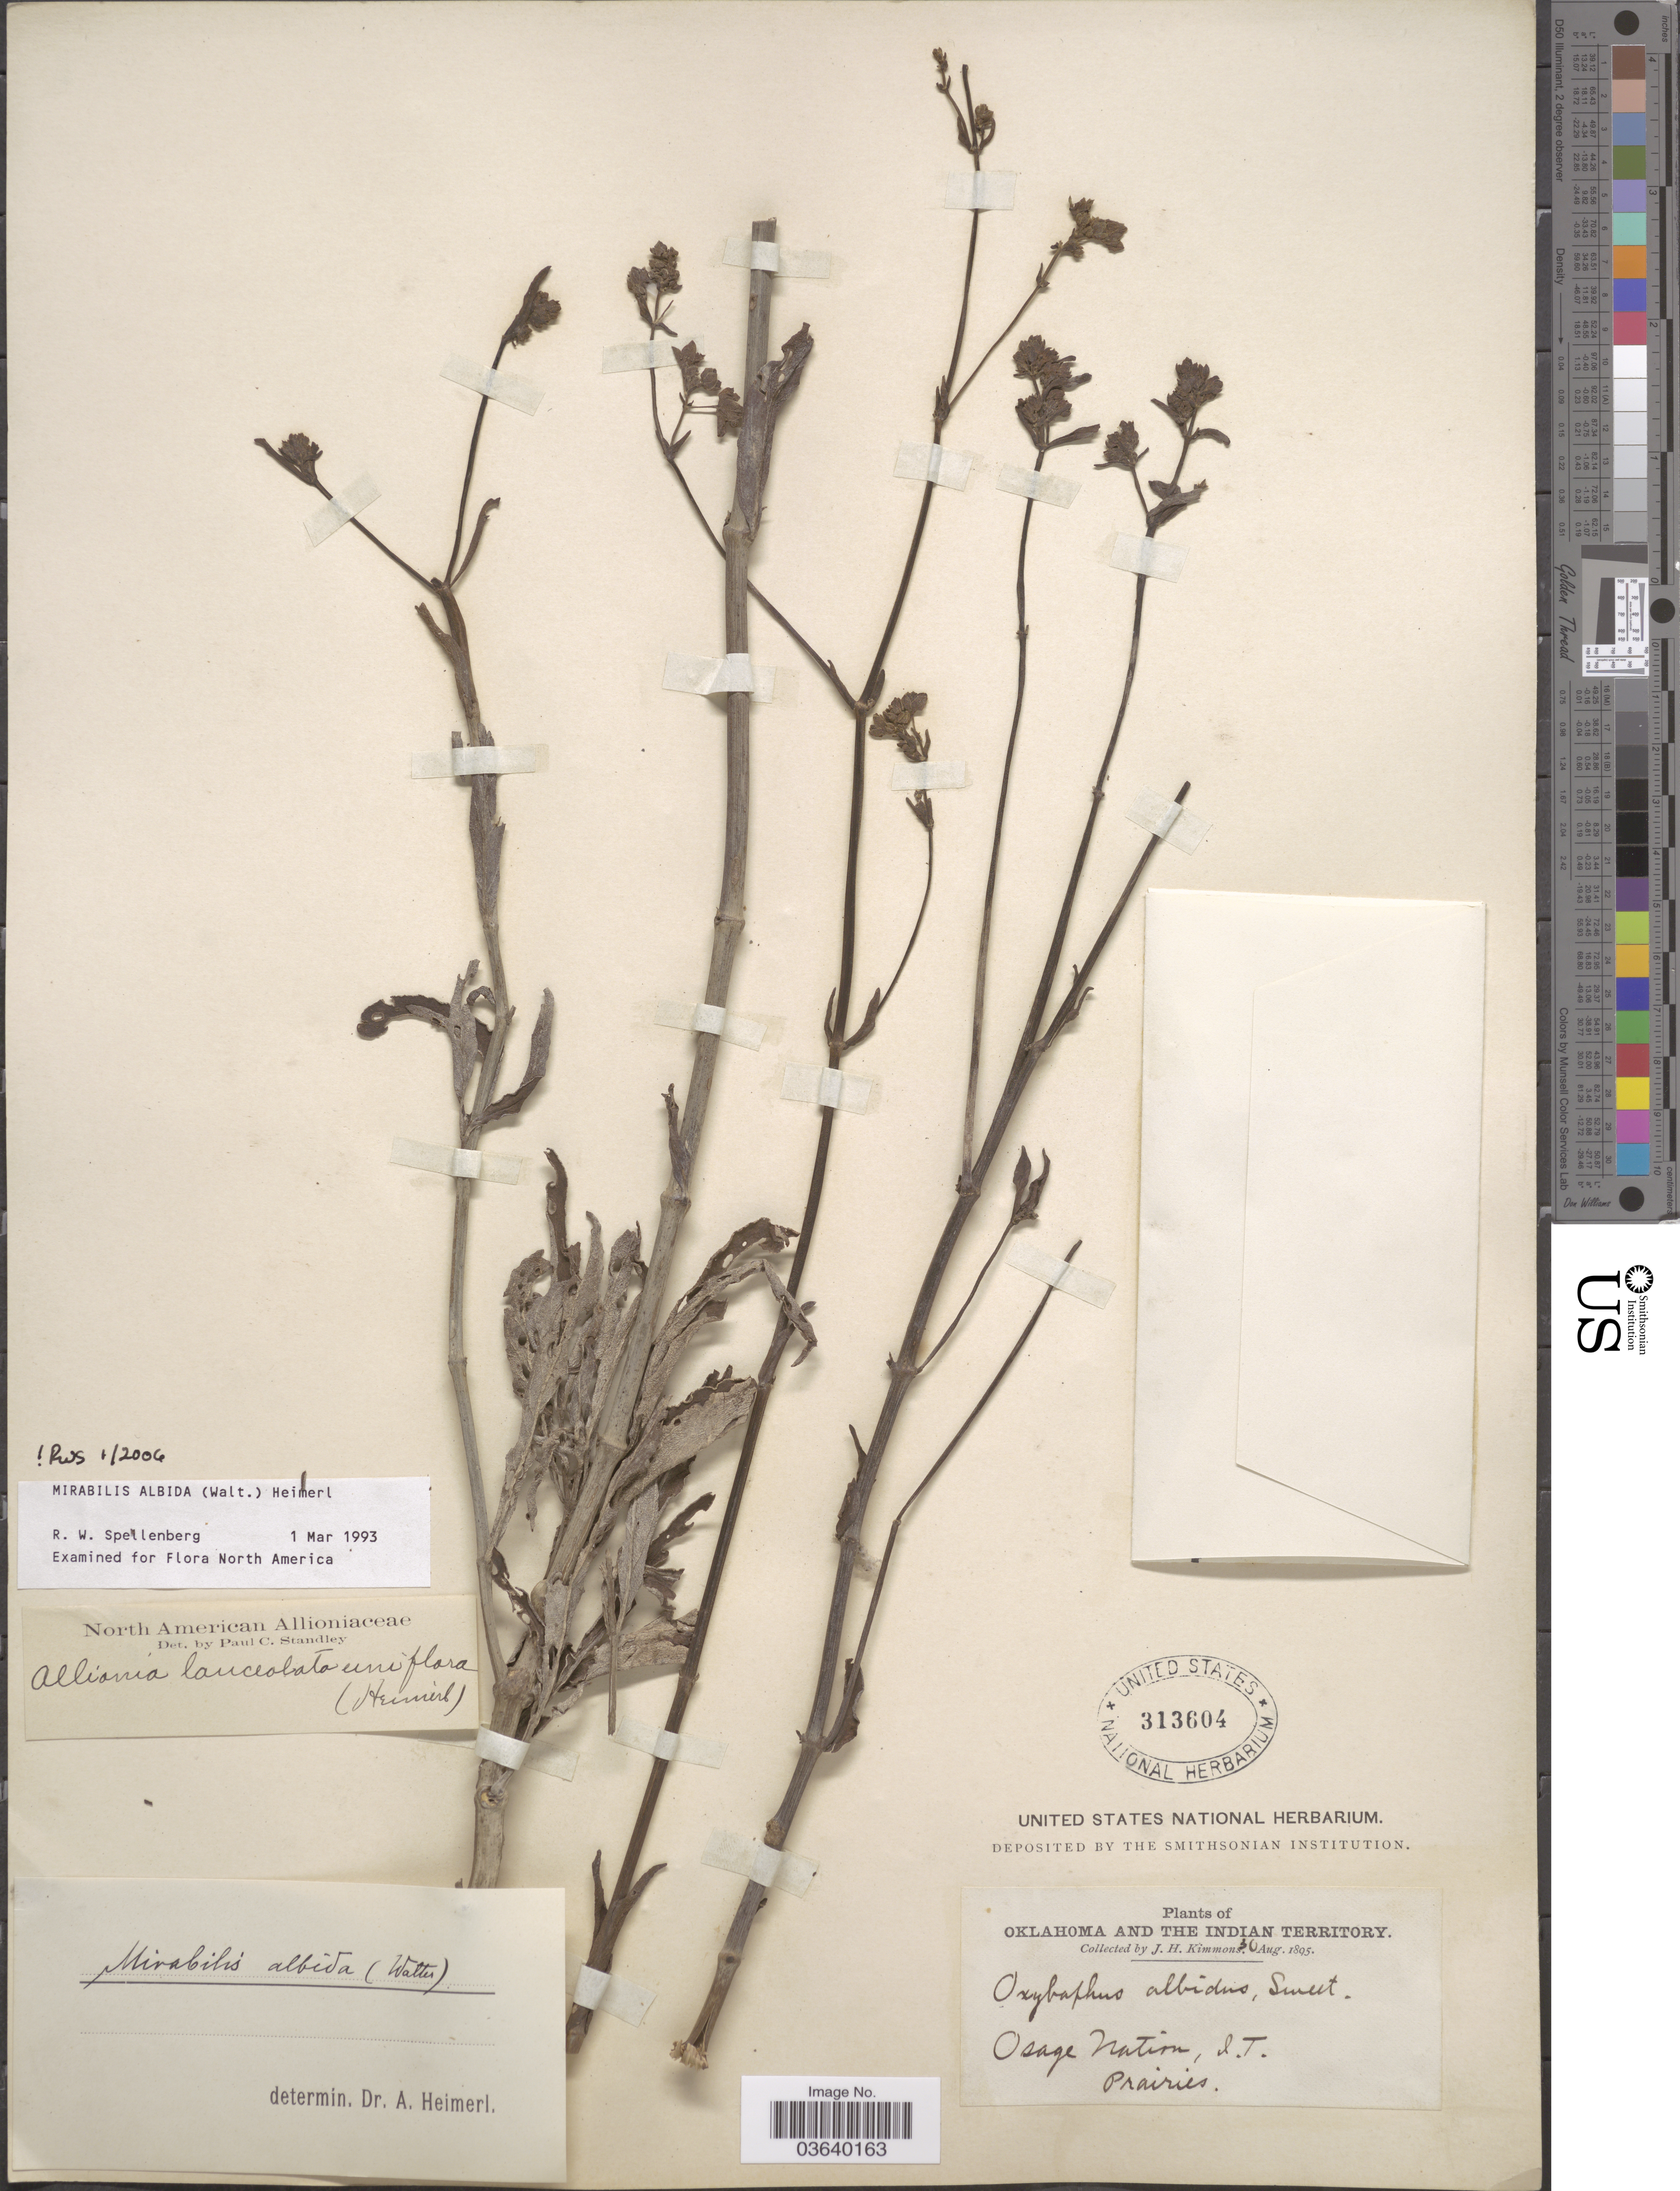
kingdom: Plantae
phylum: Tracheophyta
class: Magnoliopsida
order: Caryophyllales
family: Nyctaginaceae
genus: Mirabilis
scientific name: Mirabilis albida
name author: (Walter) Heimerl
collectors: J. Kimmons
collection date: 1895-08-30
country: United States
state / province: Oklahoma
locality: The Indian Territory. Osage Nation, I.T.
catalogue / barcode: US 313604